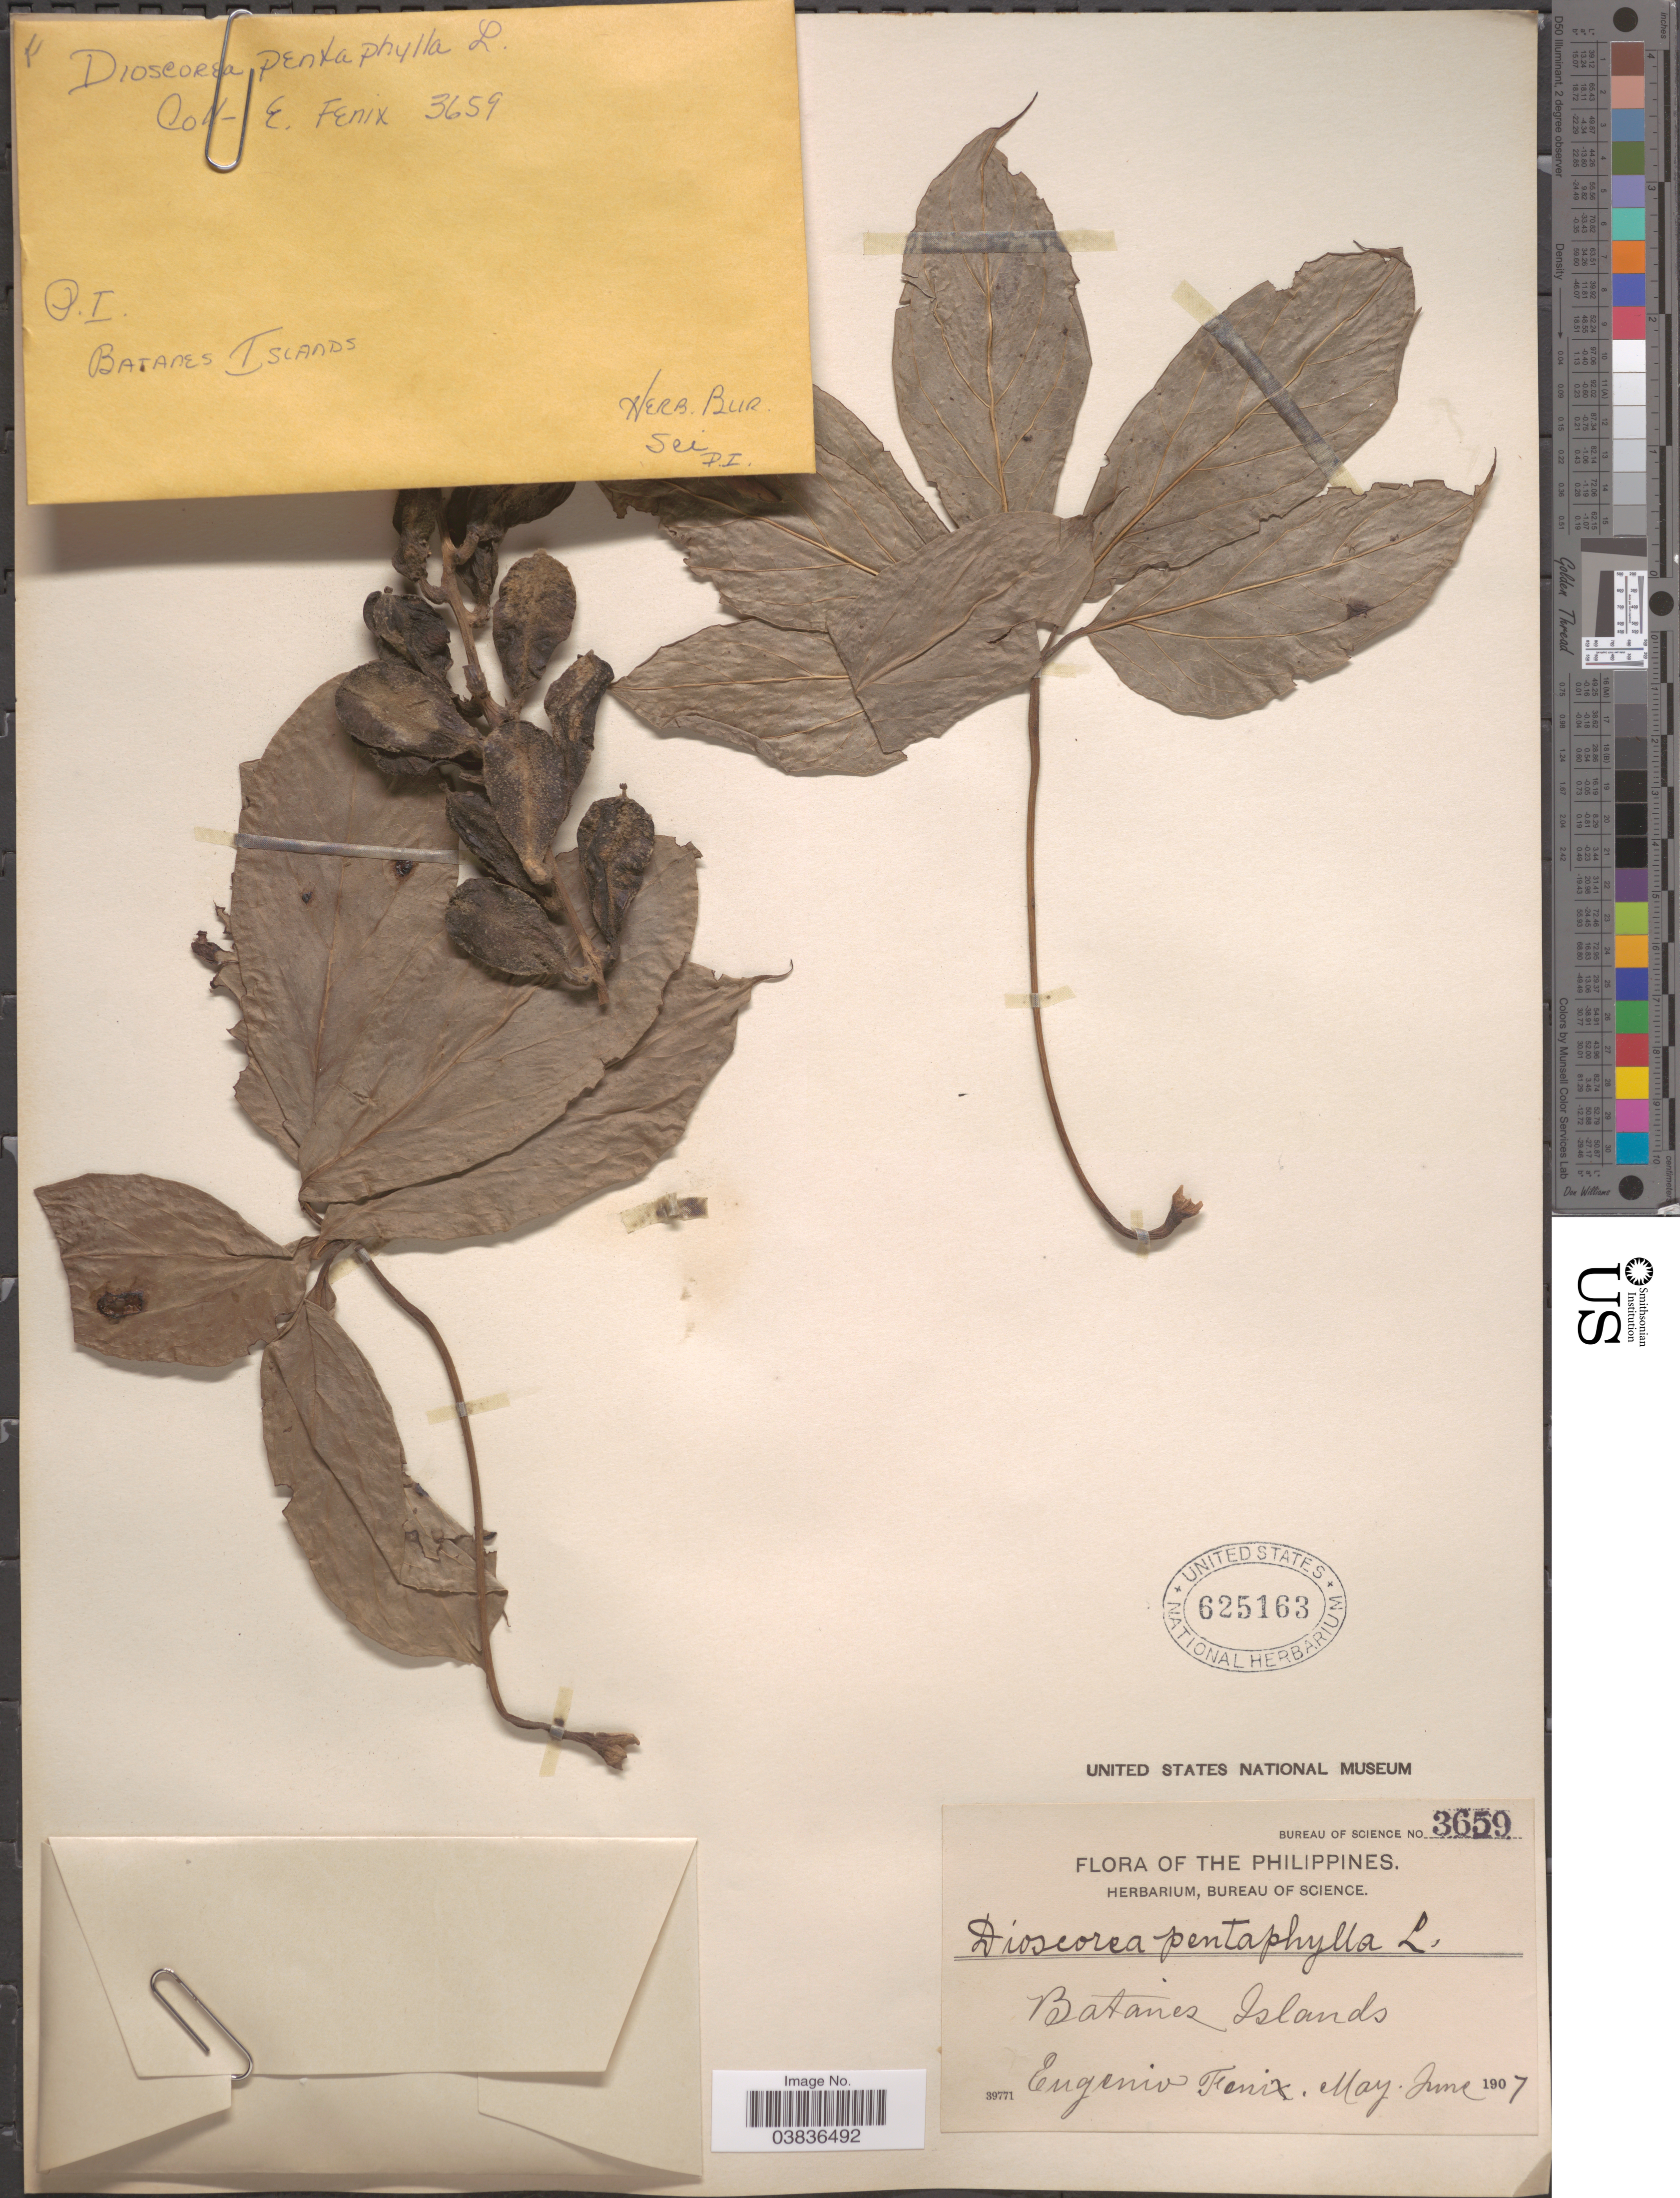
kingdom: Plantae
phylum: Tracheophyta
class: Liliopsida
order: Dioscoreales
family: Dioscoreaceae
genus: Dioscorea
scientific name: Dioscorea pentaphylla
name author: L.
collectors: E. Fénix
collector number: Bureau of Science 3659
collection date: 1907-05/1907-06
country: Philippines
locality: Batanes Islands.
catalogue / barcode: US 625163